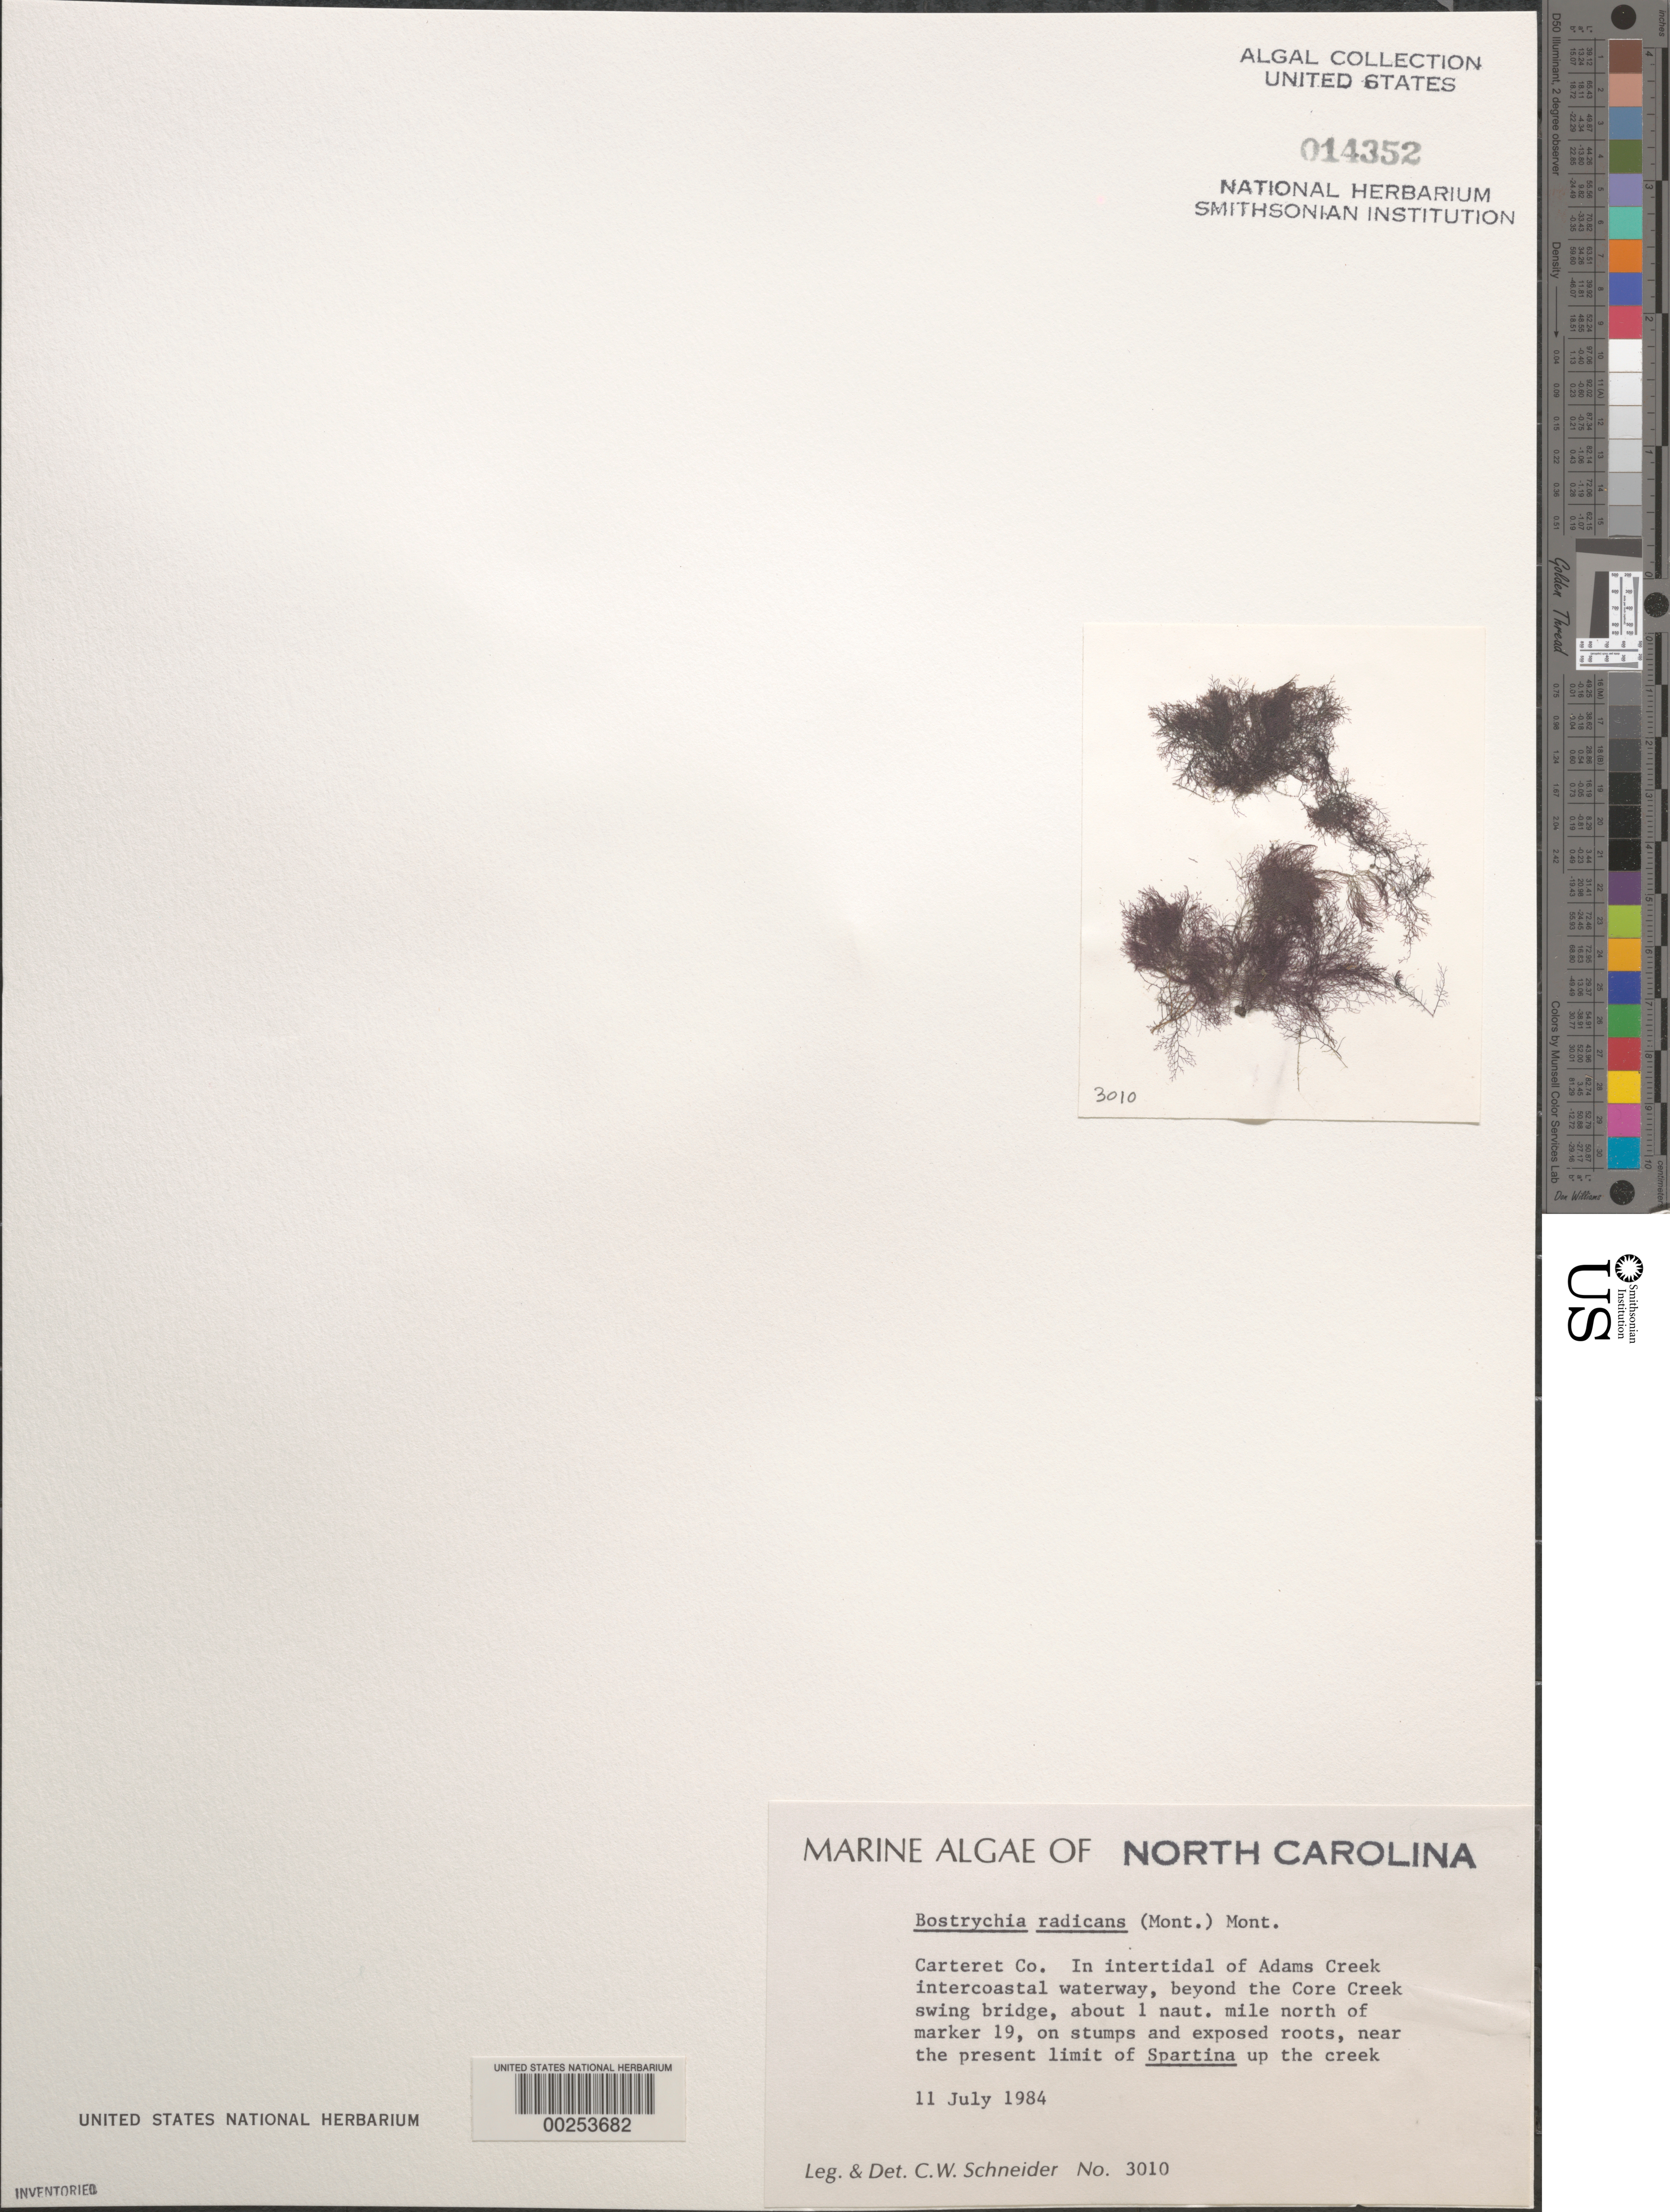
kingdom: Plantae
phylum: Rhodophyta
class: Florideophyceae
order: Ceramiales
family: Rhodomelaceae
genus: Bostrychia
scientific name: Bostrychia radicans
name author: (Mont.) Mont.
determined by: Schneider, C. W.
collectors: C. W. Schneider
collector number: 3010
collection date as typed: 11 Jul 1984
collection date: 1984-07-11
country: United States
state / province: North Carolina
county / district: Carteret County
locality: Adams Creek near Core Creek swing bridge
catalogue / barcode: US 14352